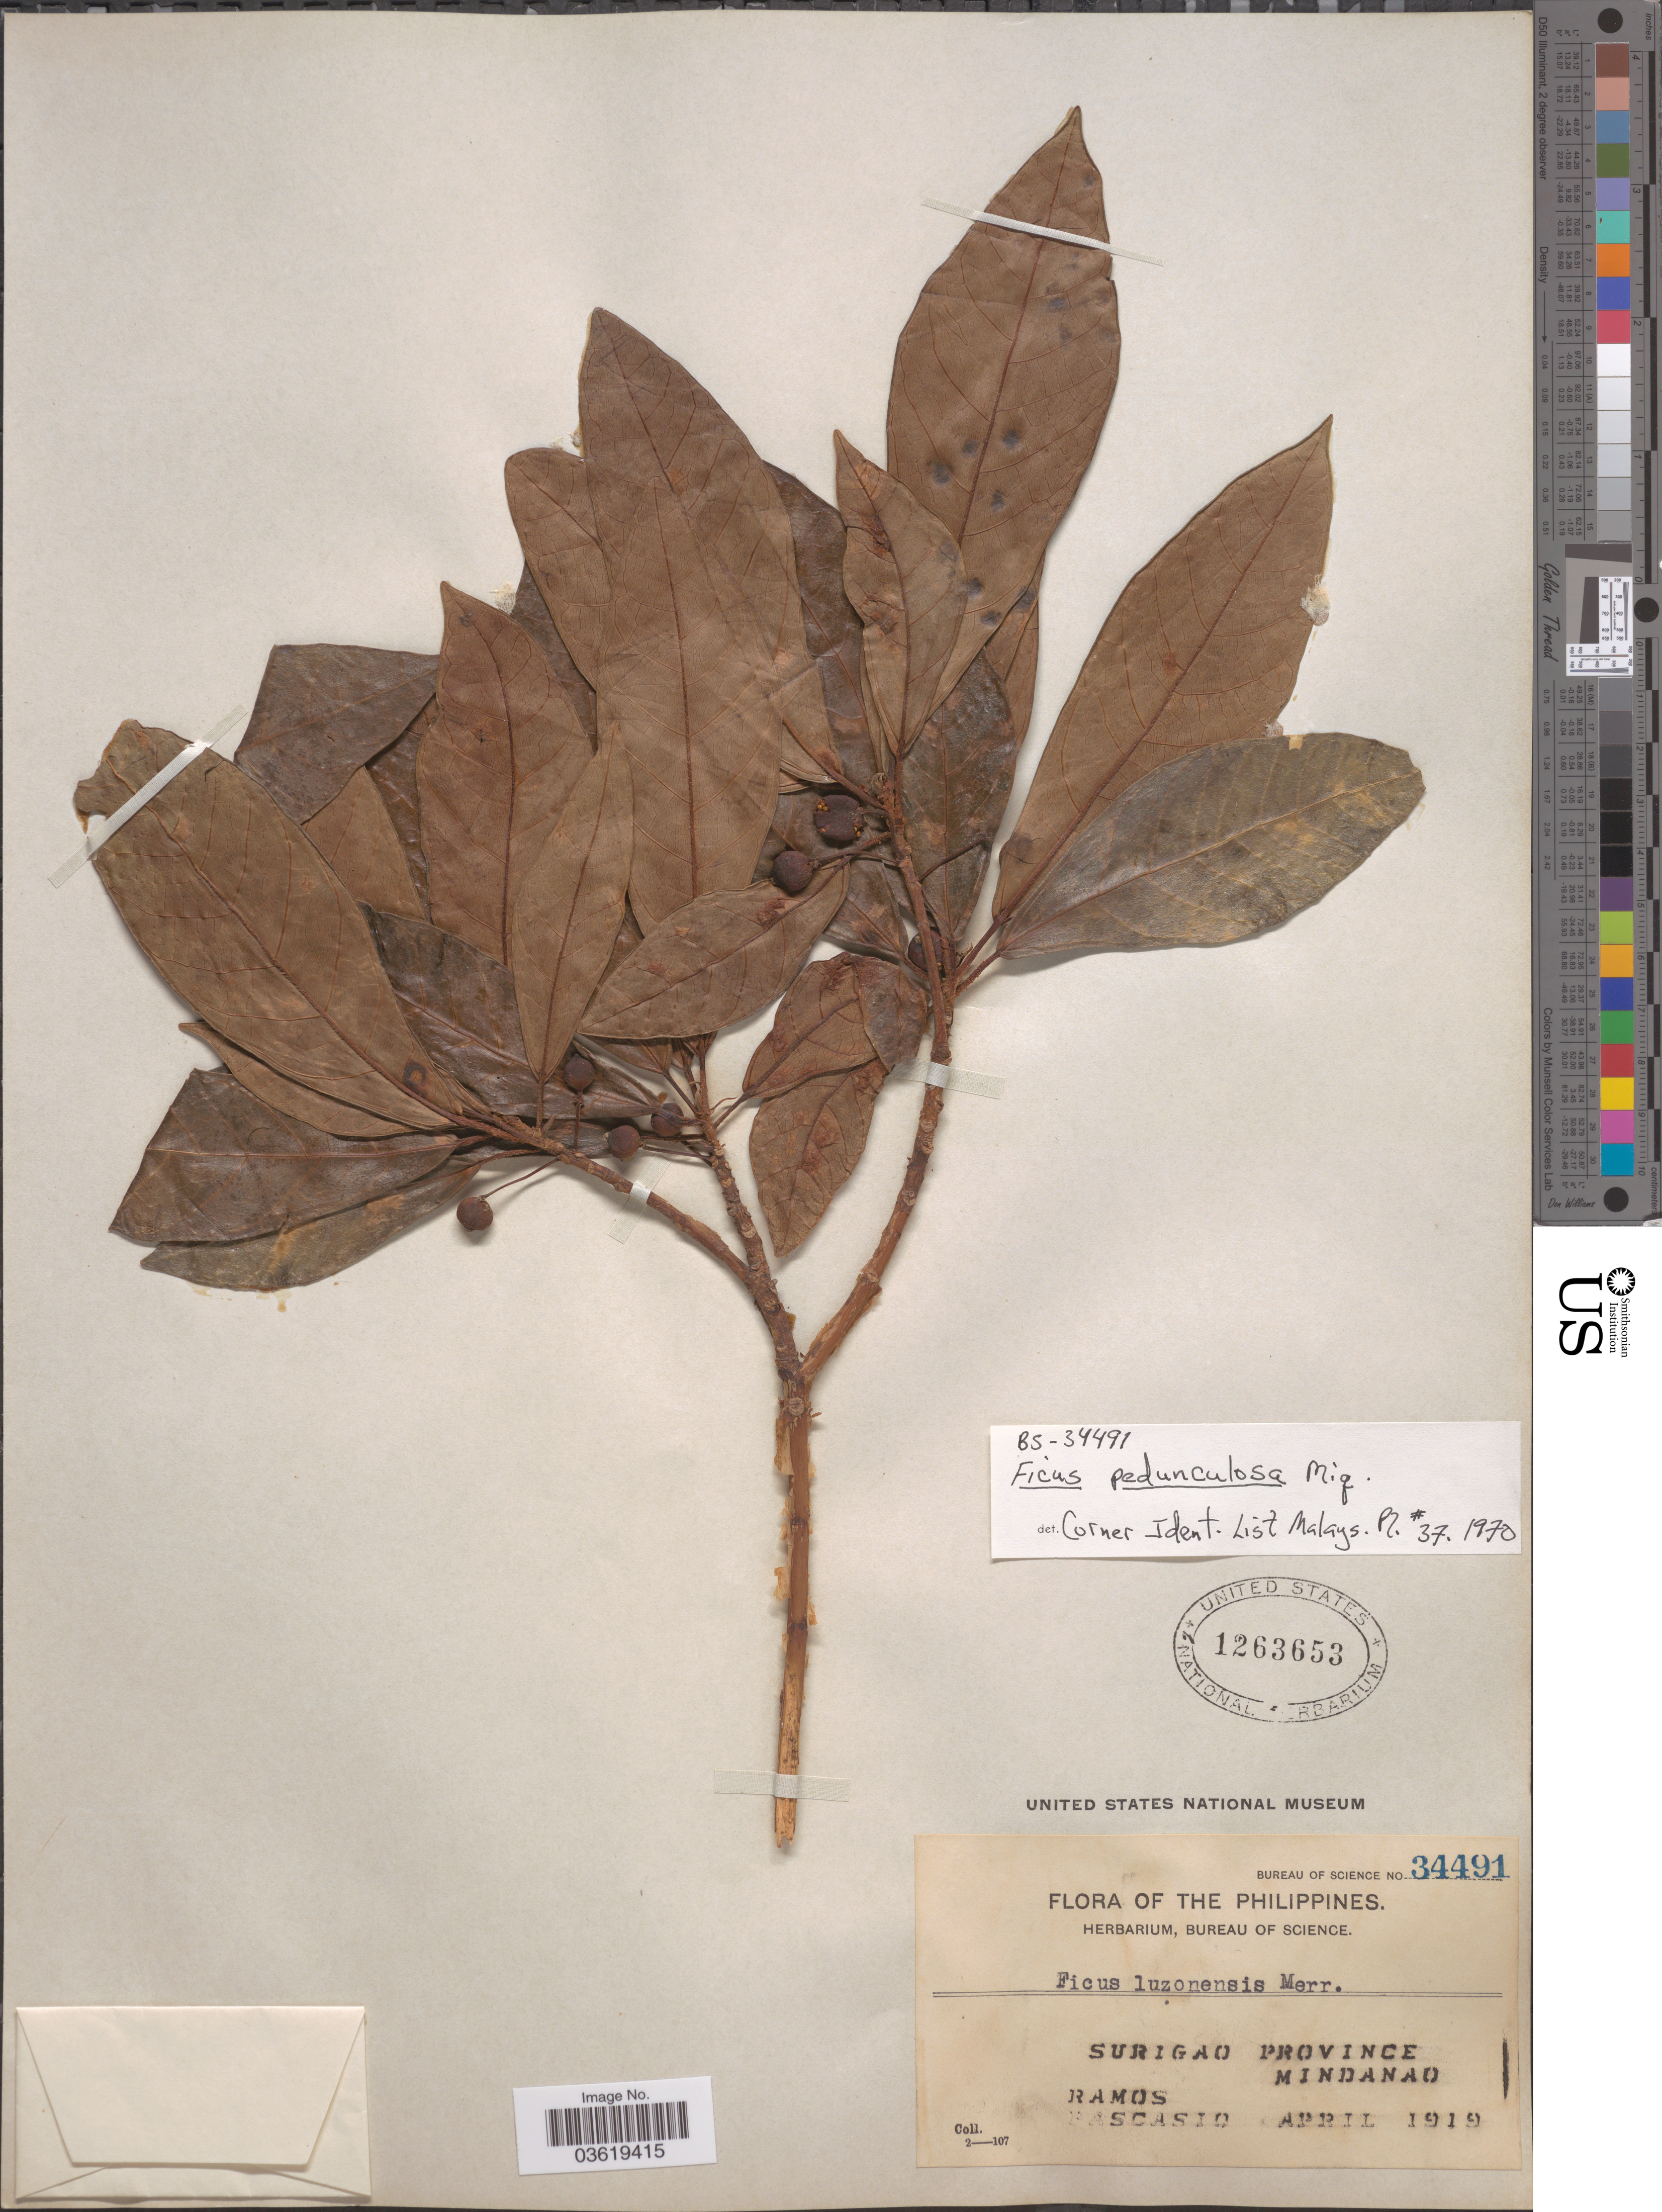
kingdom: Plantae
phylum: Tracheophyta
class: Magnoliopsida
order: Rosales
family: Moraceae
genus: Ficus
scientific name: Ficus pedunculosa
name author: Miq.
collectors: -. Ramos & Pascasio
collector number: Bureau of Science 34491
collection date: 1919-04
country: Philippines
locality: Surigao Province. Mindanao.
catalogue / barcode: US 1263653